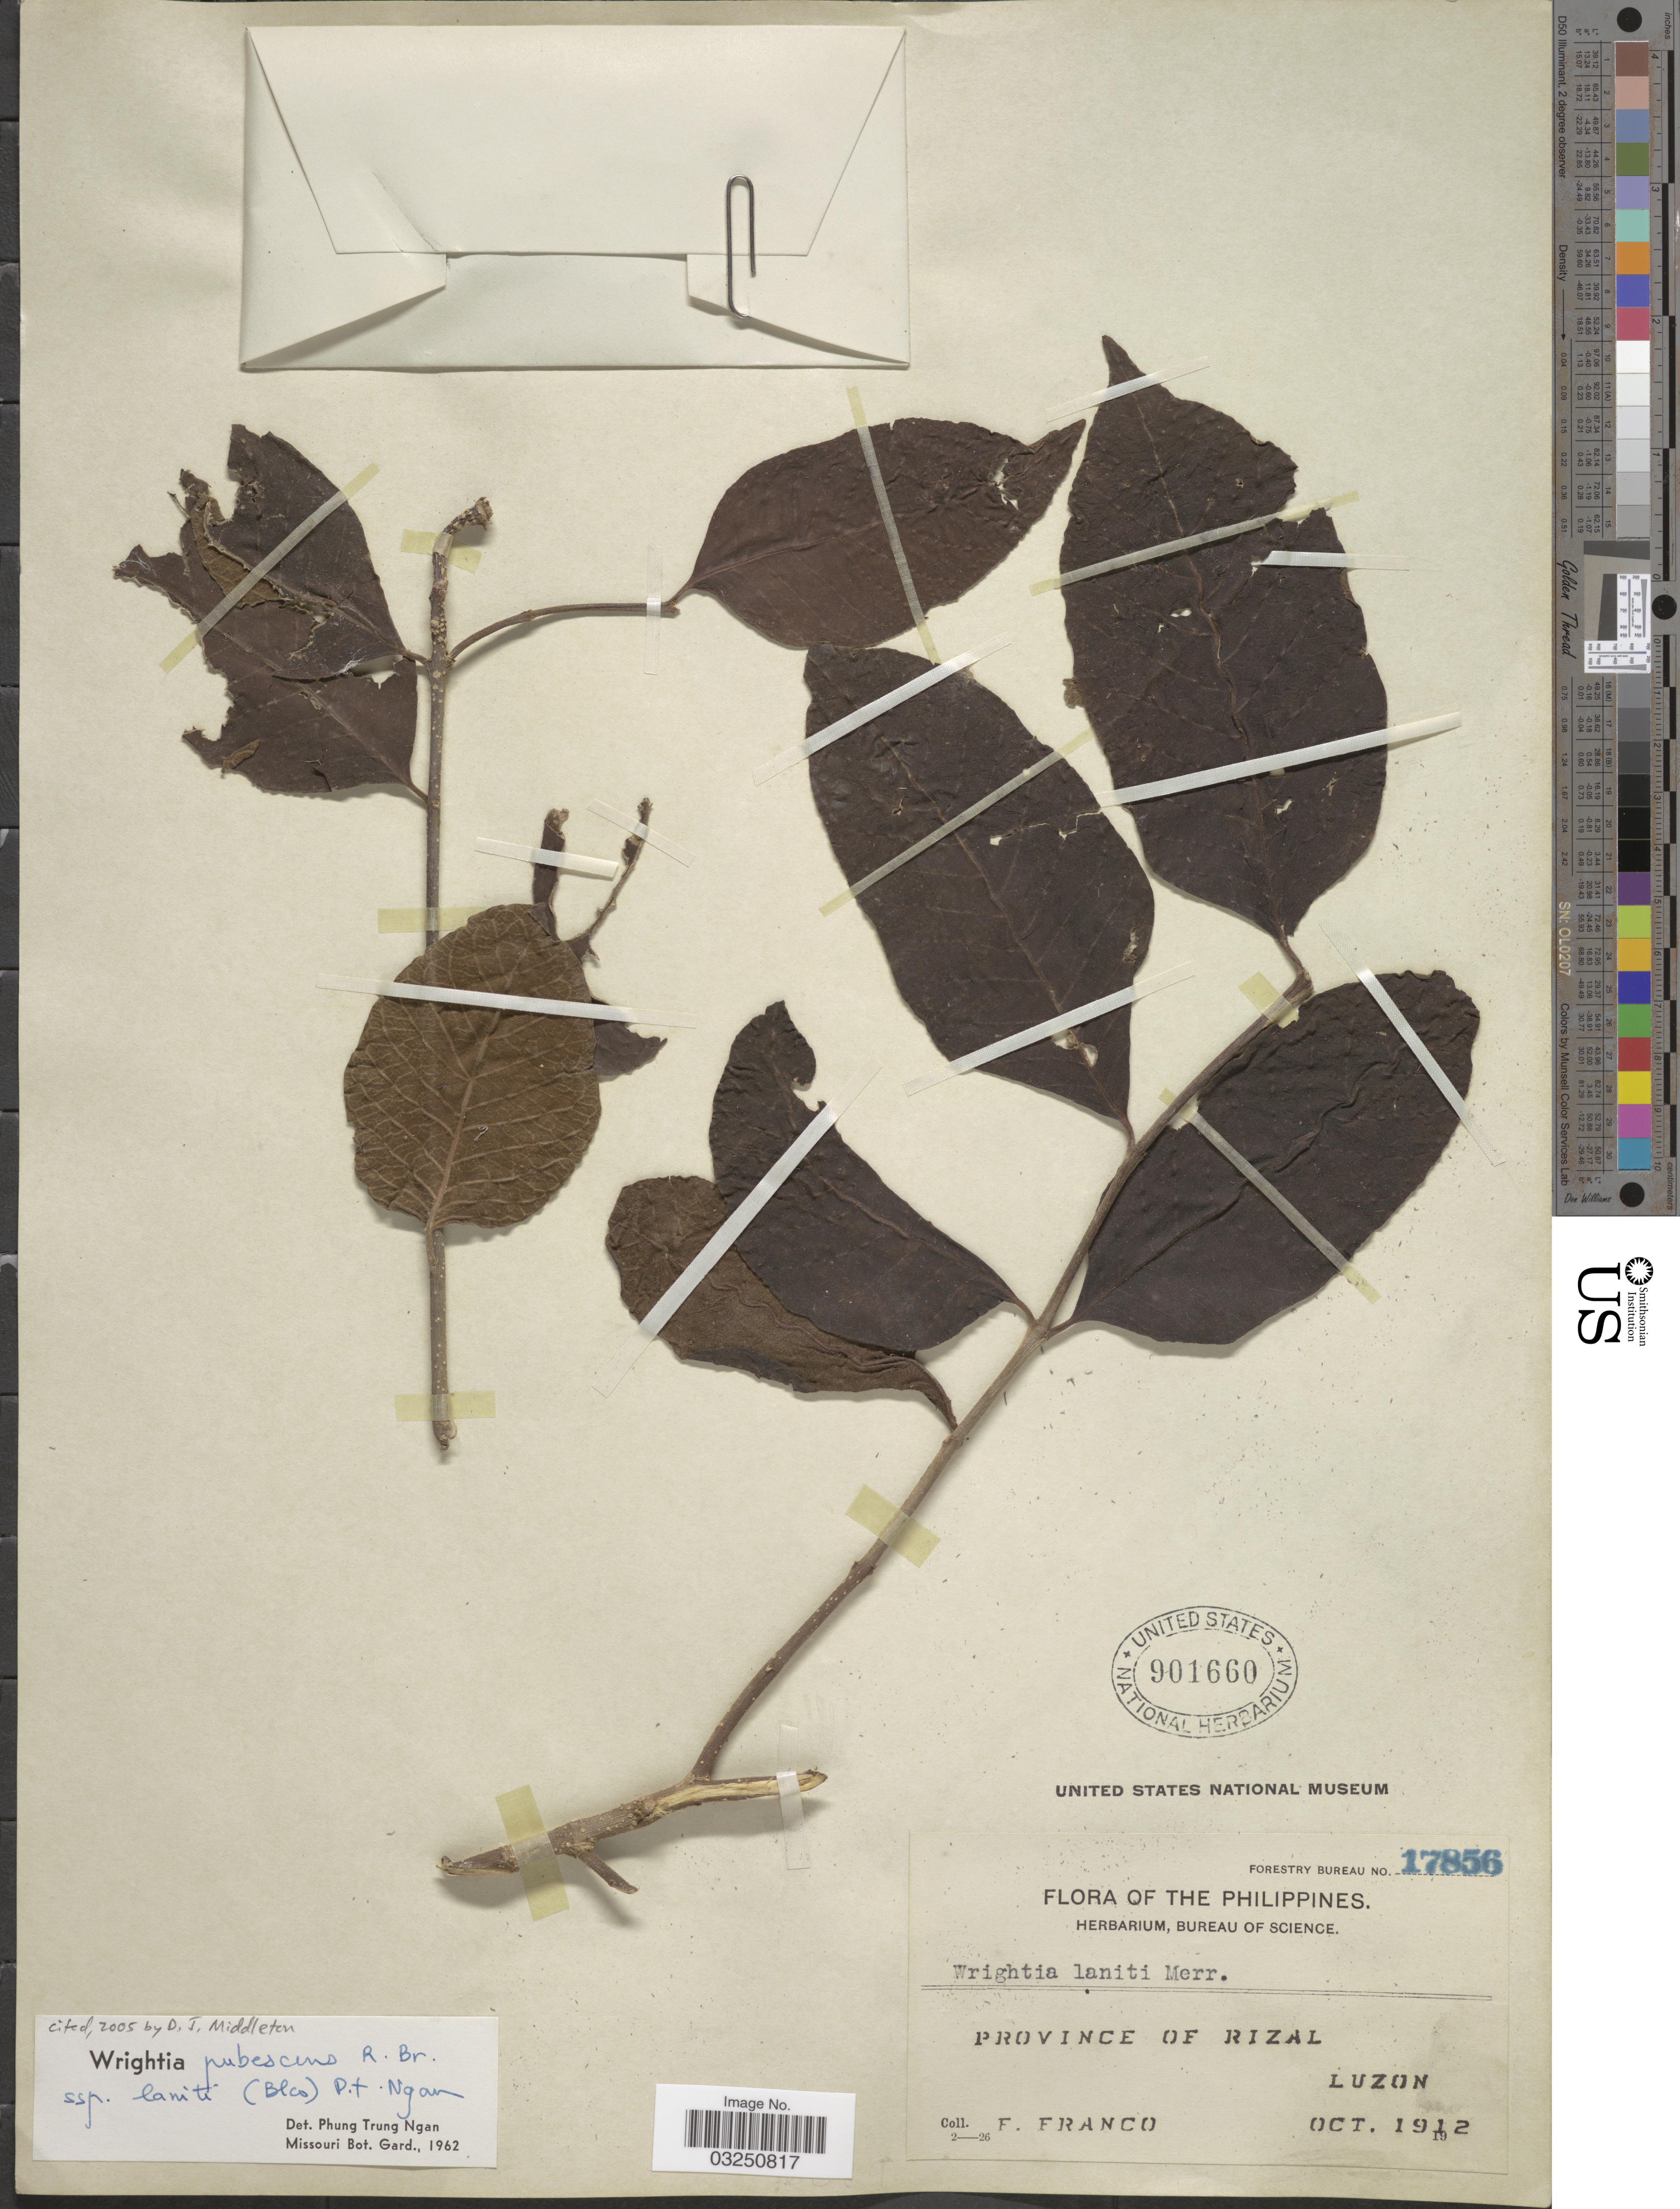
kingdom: Plantae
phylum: Tracheophyta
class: Magnoliopsida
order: Gentianales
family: Apocynaceae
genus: Wrightia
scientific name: Wrightia pubescens subsp. laniti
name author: (M. Blanco) Ngan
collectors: F. Franco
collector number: Forestry Bureau 17856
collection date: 1912-10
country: Philippines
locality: Province of Rizal Luzon.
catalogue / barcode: US 901660